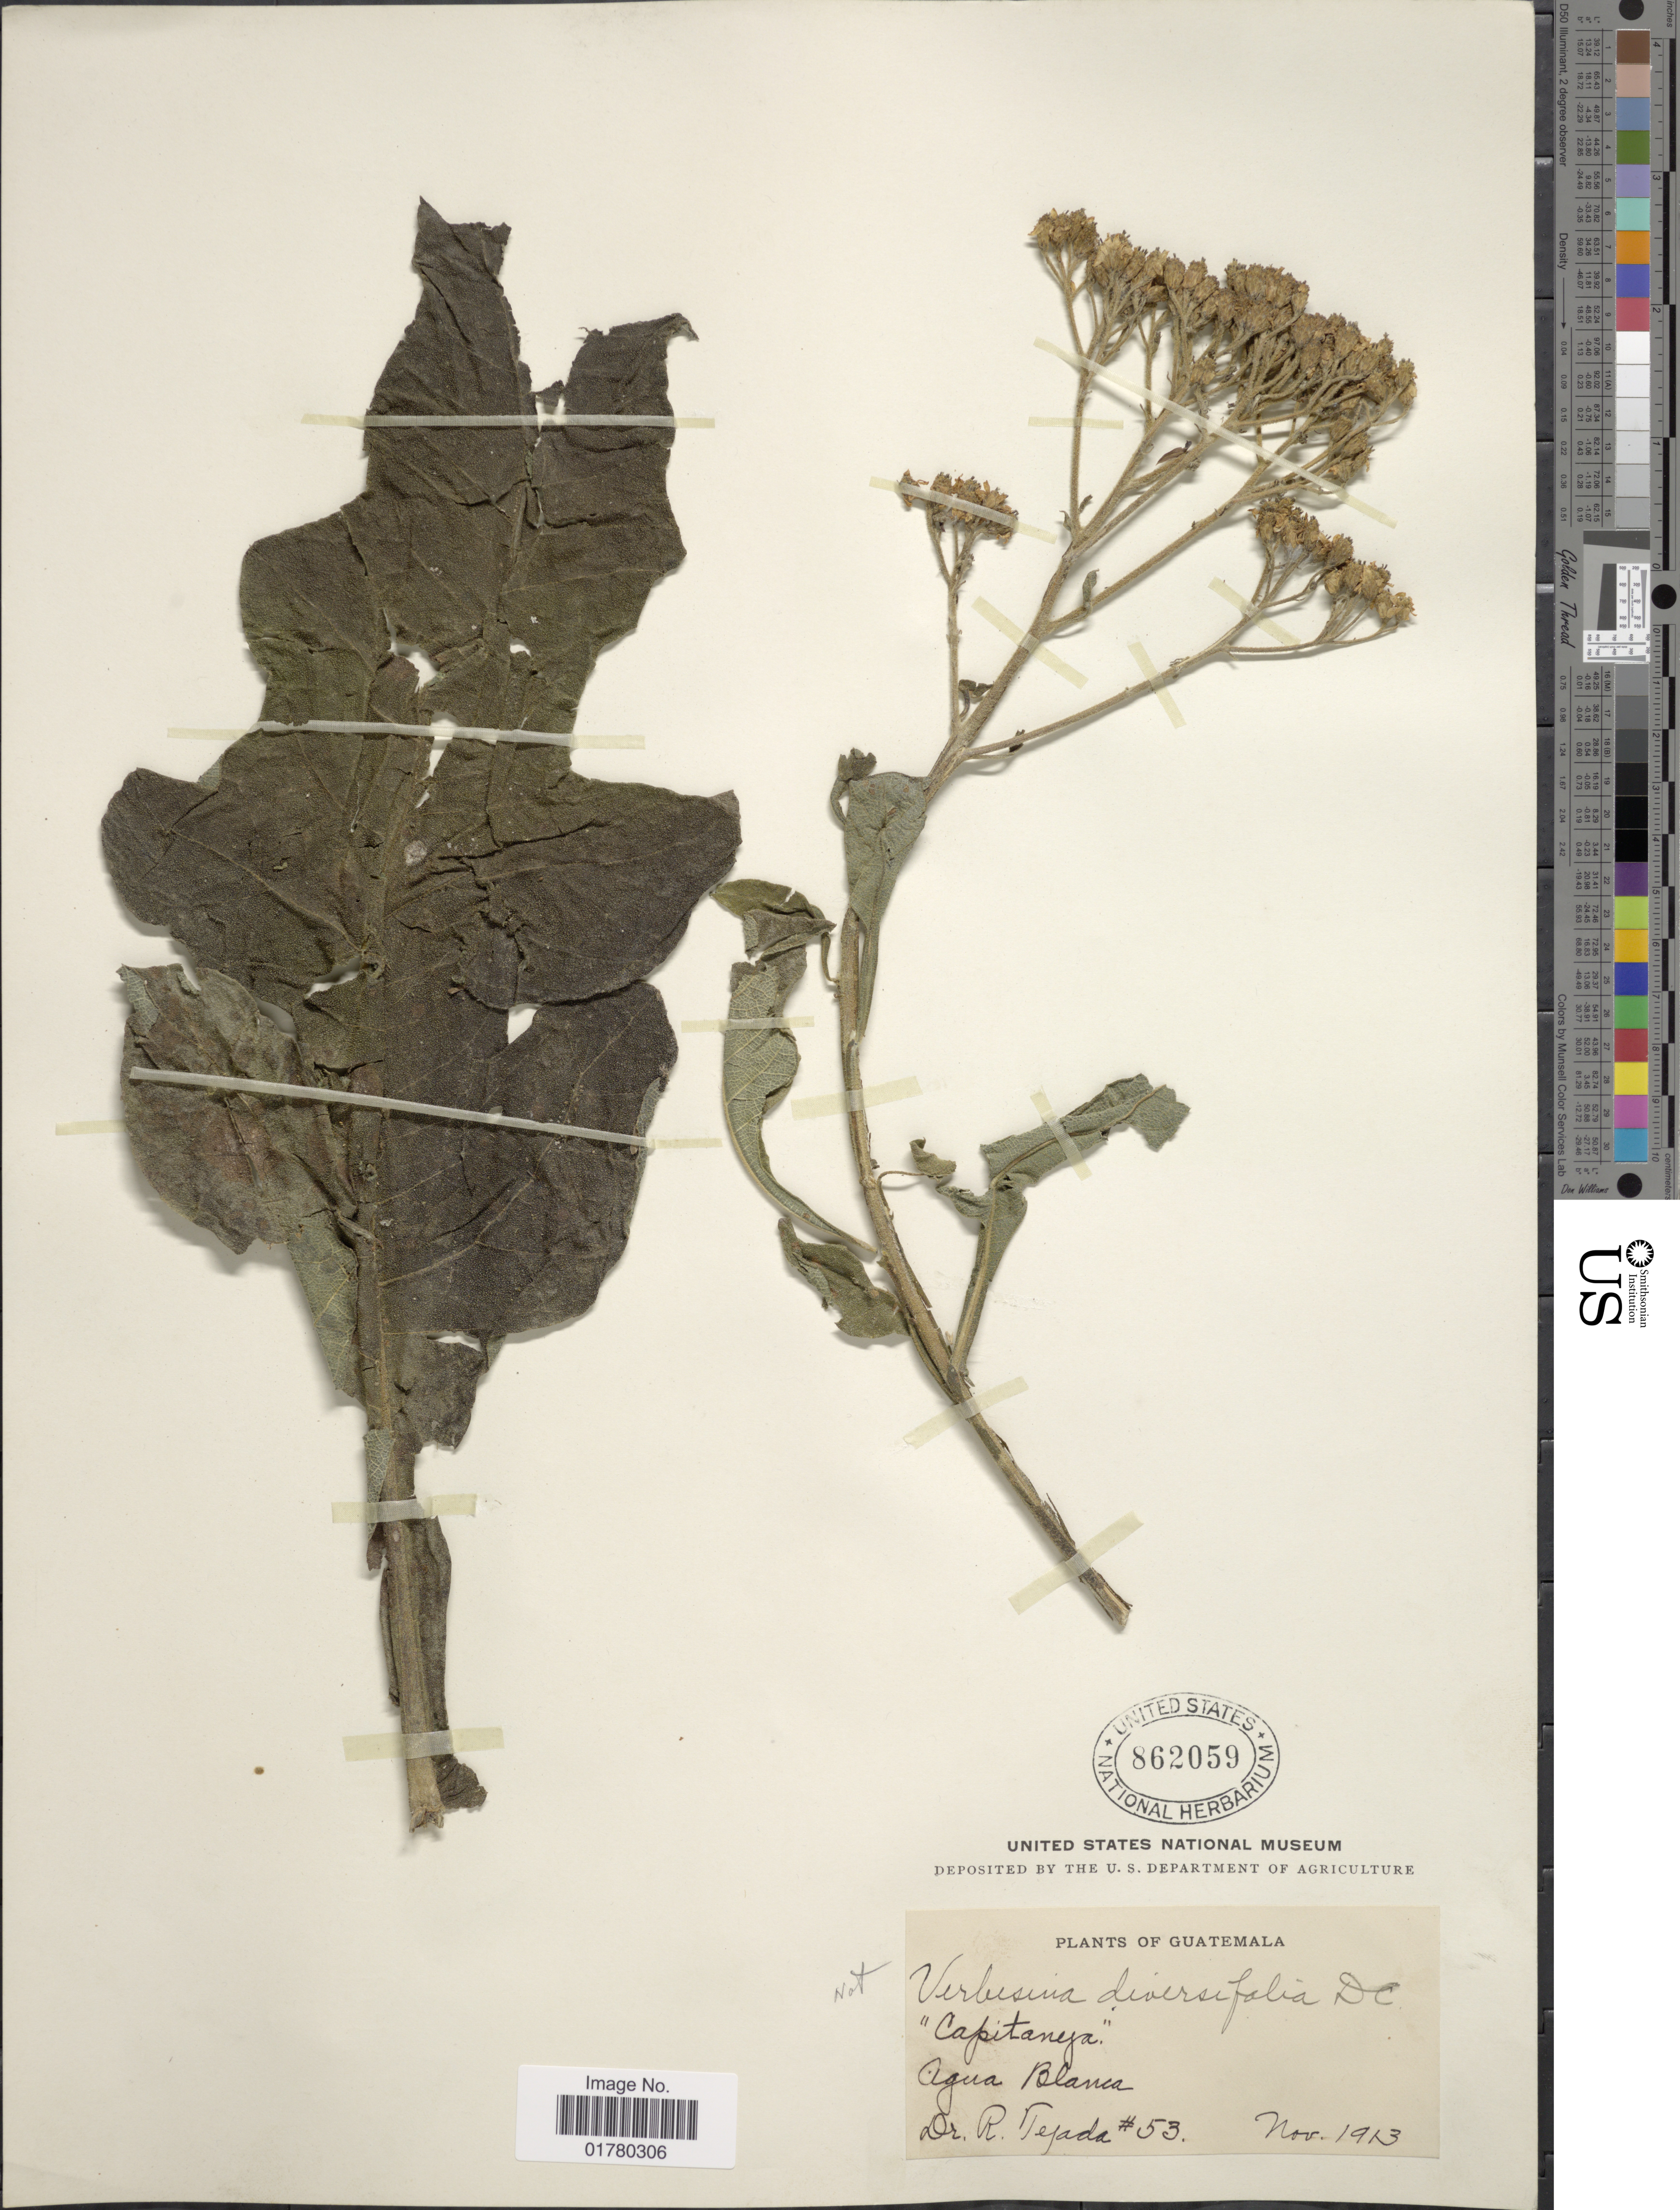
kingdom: Plantae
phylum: Tracheophyta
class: Magnoliopsida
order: Asterales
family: Asteraceae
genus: Verbesina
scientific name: Verbesina turbacensis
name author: Kunth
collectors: R. Tejada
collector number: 53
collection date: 1913-11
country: Guatemala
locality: Agua Blanca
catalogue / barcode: US 862059